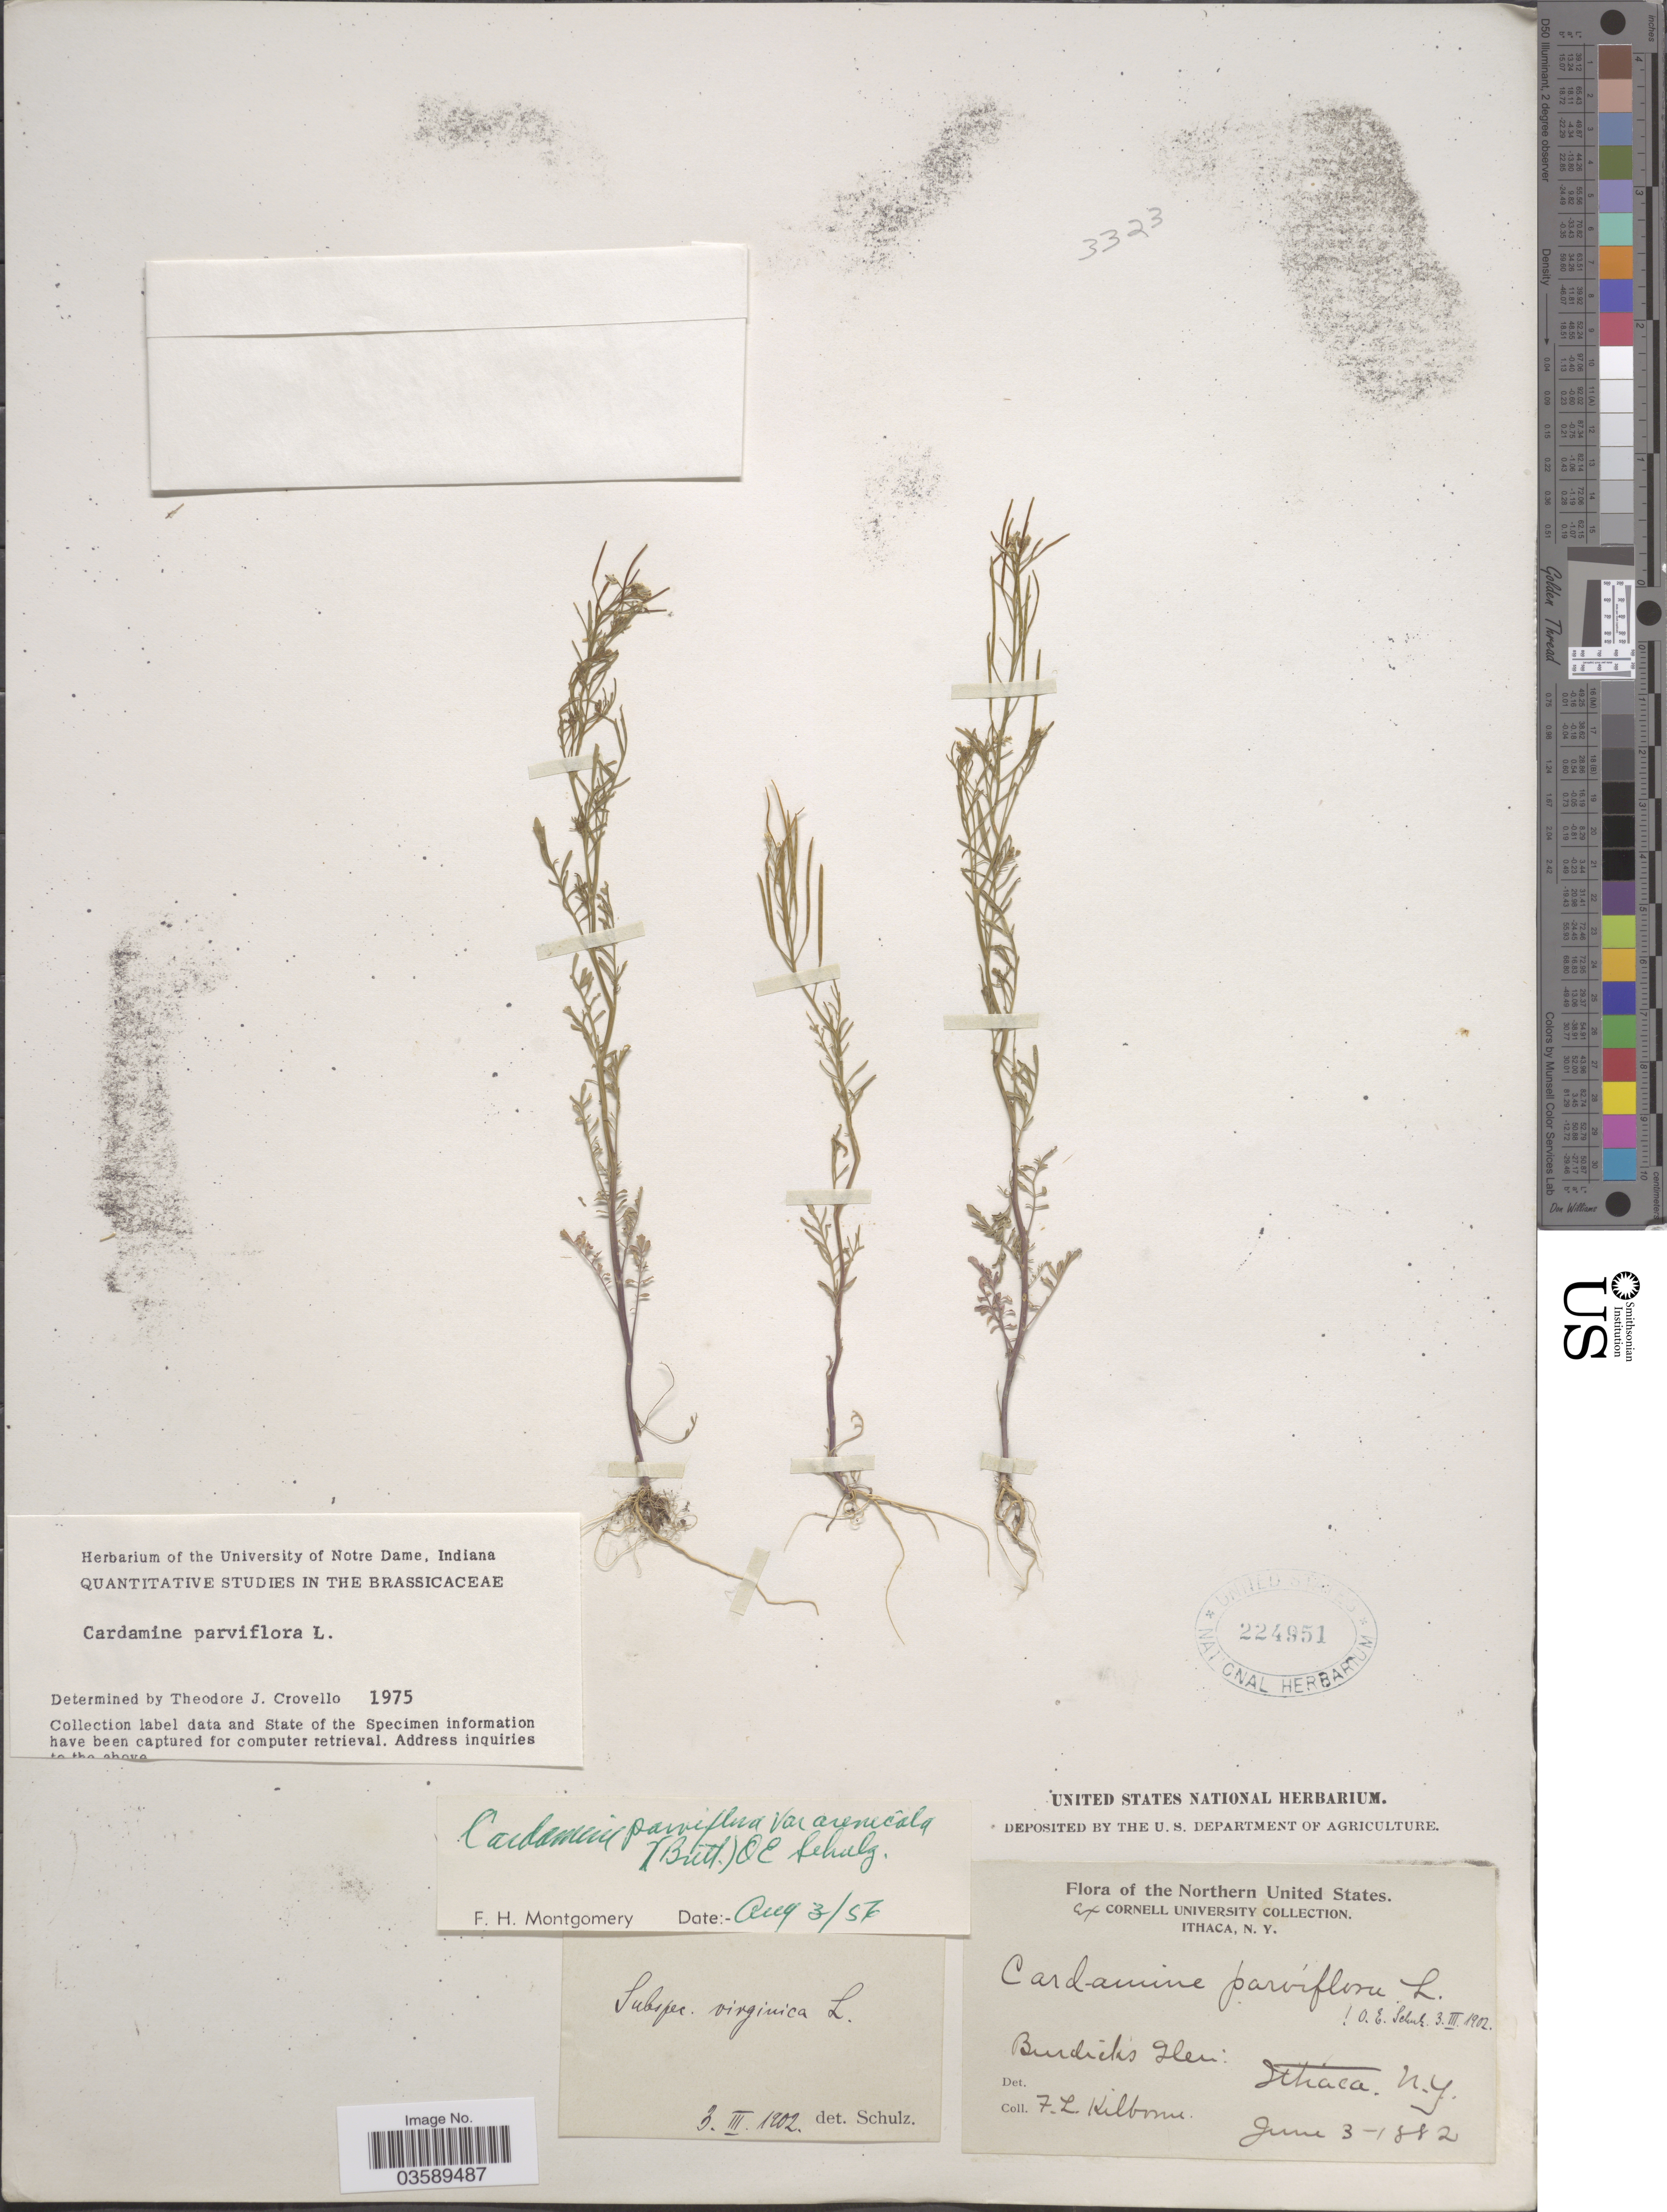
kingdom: Plantae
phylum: Tracheophyta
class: Magnoliopsida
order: Brassicales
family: Brassicaceae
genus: Cardamine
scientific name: Cardamine parviflora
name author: L.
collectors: F. L. Kilborne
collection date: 1882-06-03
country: United States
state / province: New York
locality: Northern United States. Burdick's Glen: Ithaca.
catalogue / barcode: US 224951